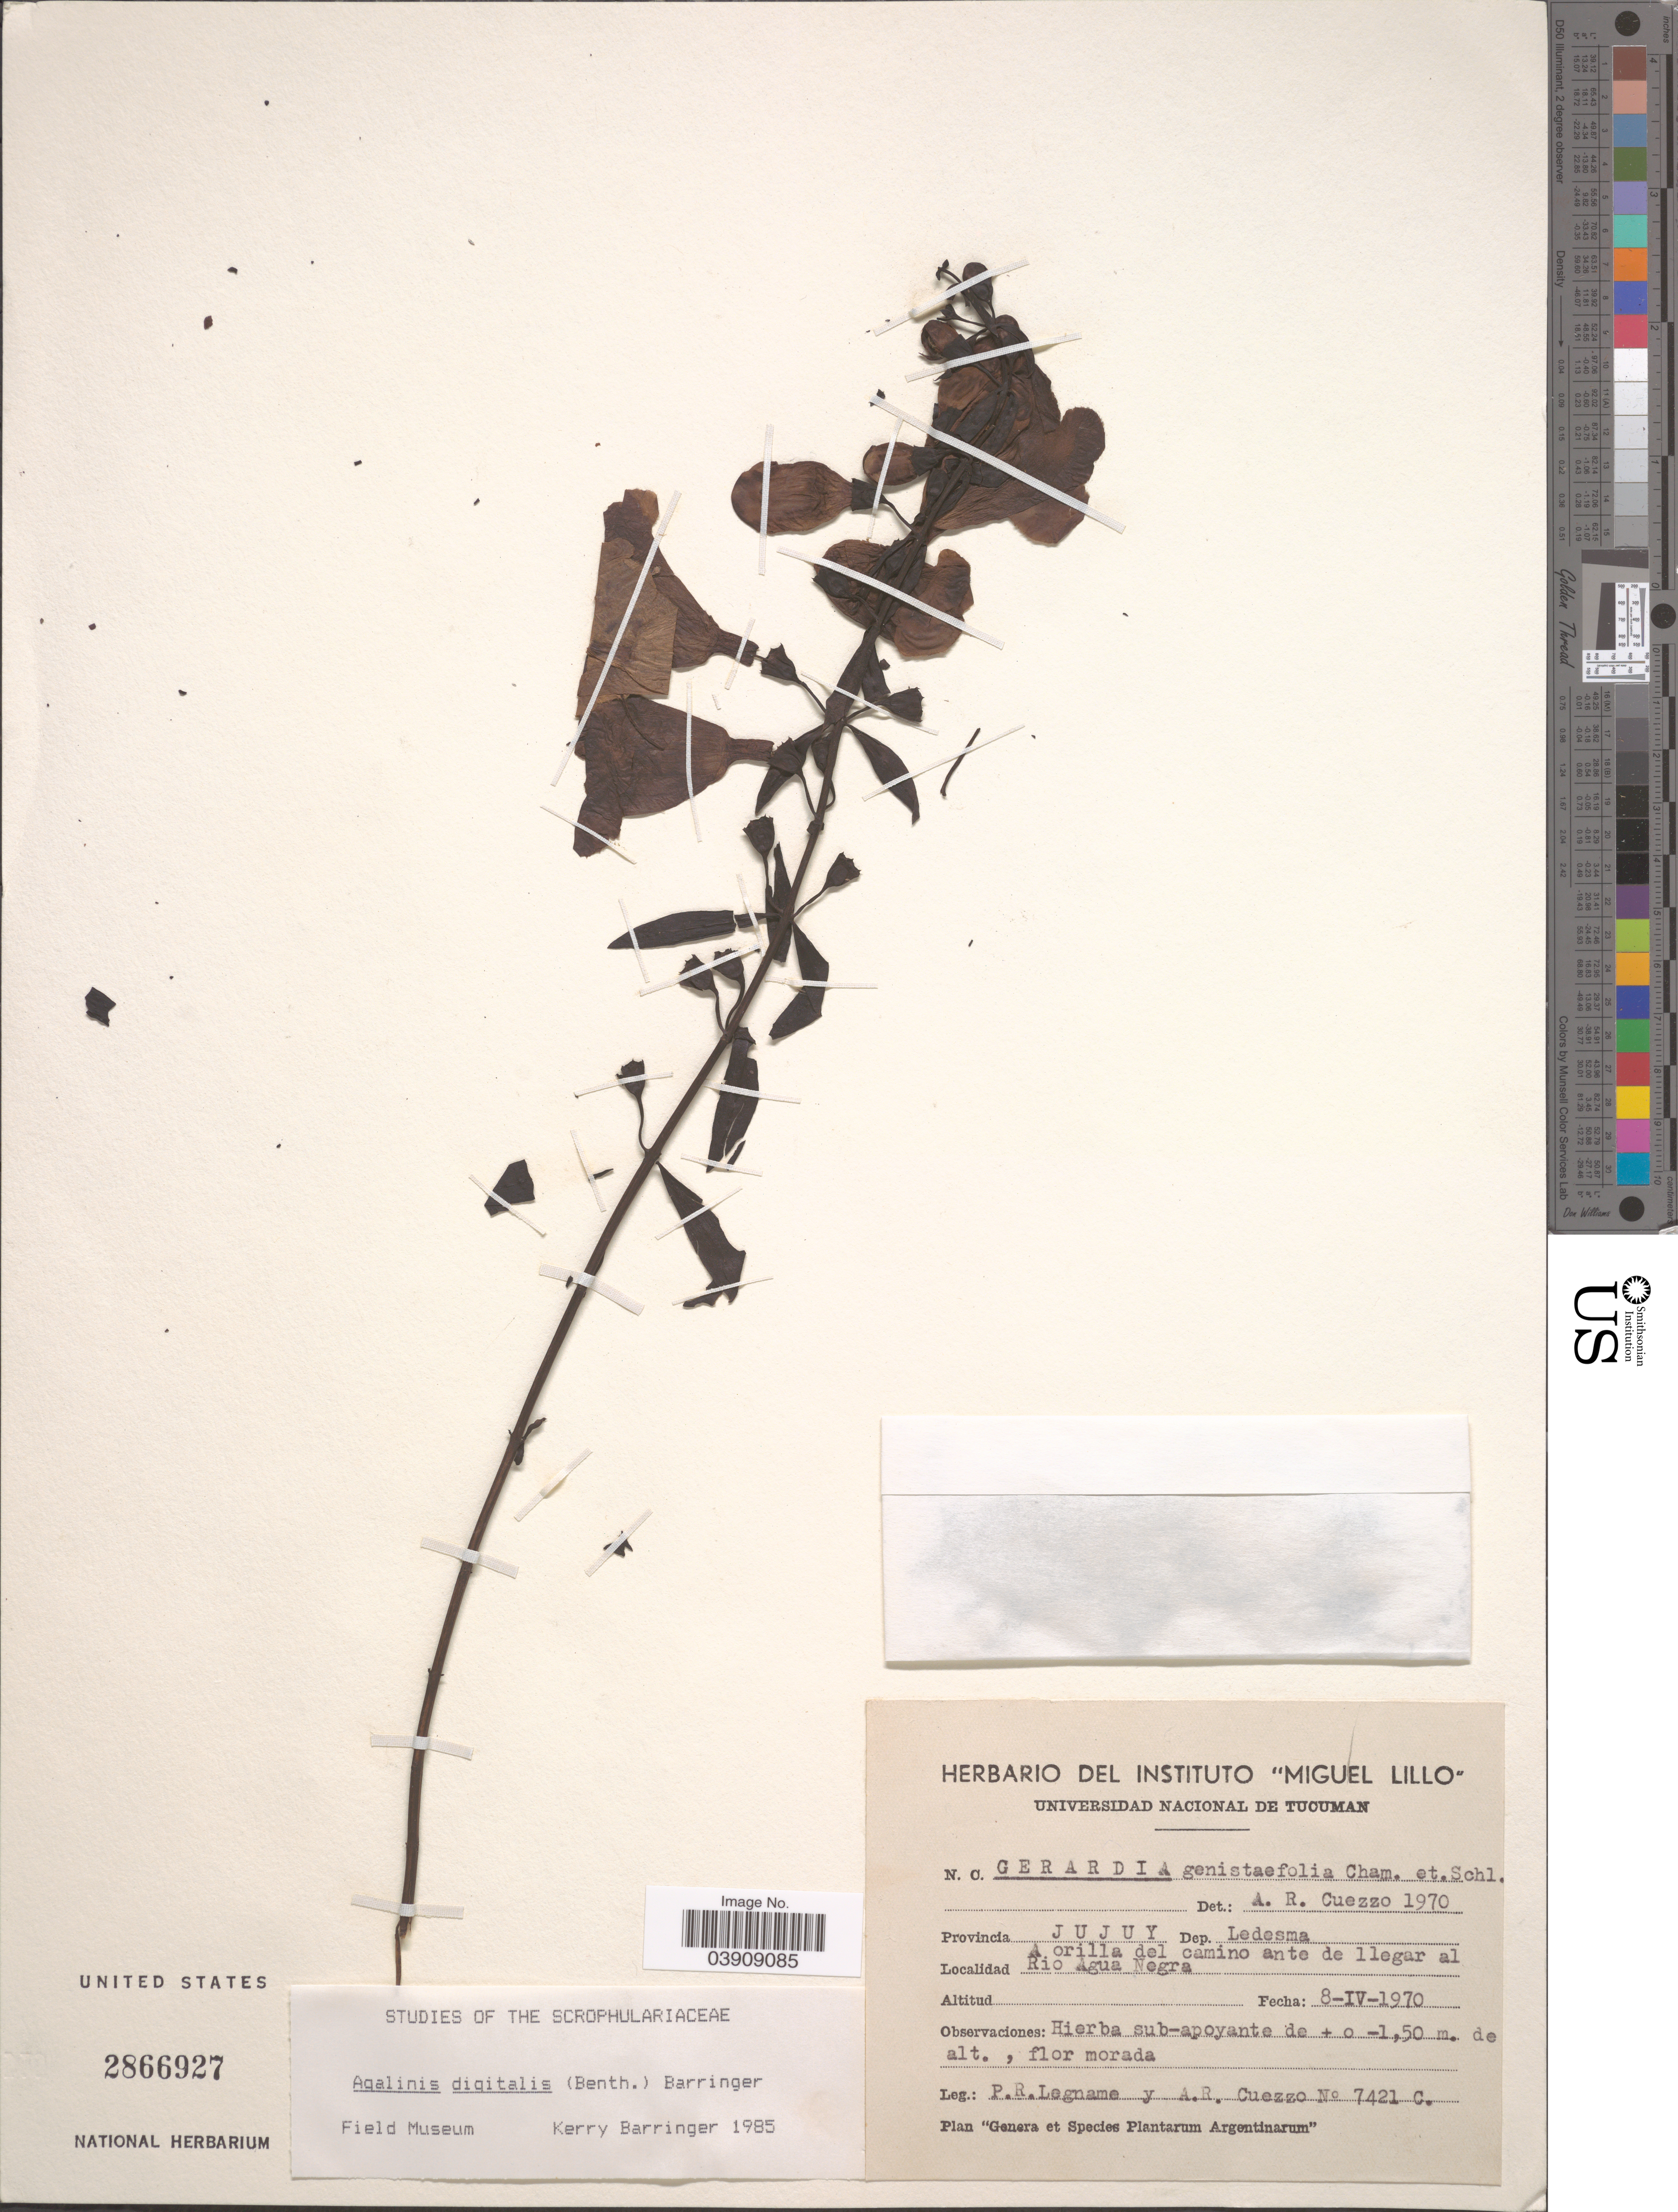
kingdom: Plantae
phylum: Tracheophyta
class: Magnoliopsida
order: Lamiales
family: Orobanchaceae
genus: Agalinis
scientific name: Agalinis digitalis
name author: (Benth.) Barringer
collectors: P. R. Legname & A. Cuezzo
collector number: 7421 C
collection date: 1970-04-08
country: Argentina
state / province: Jujuy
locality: Dep. Ledesma. A orilla del camino ante de llegar al Rio Agua Negra.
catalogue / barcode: US 2866927